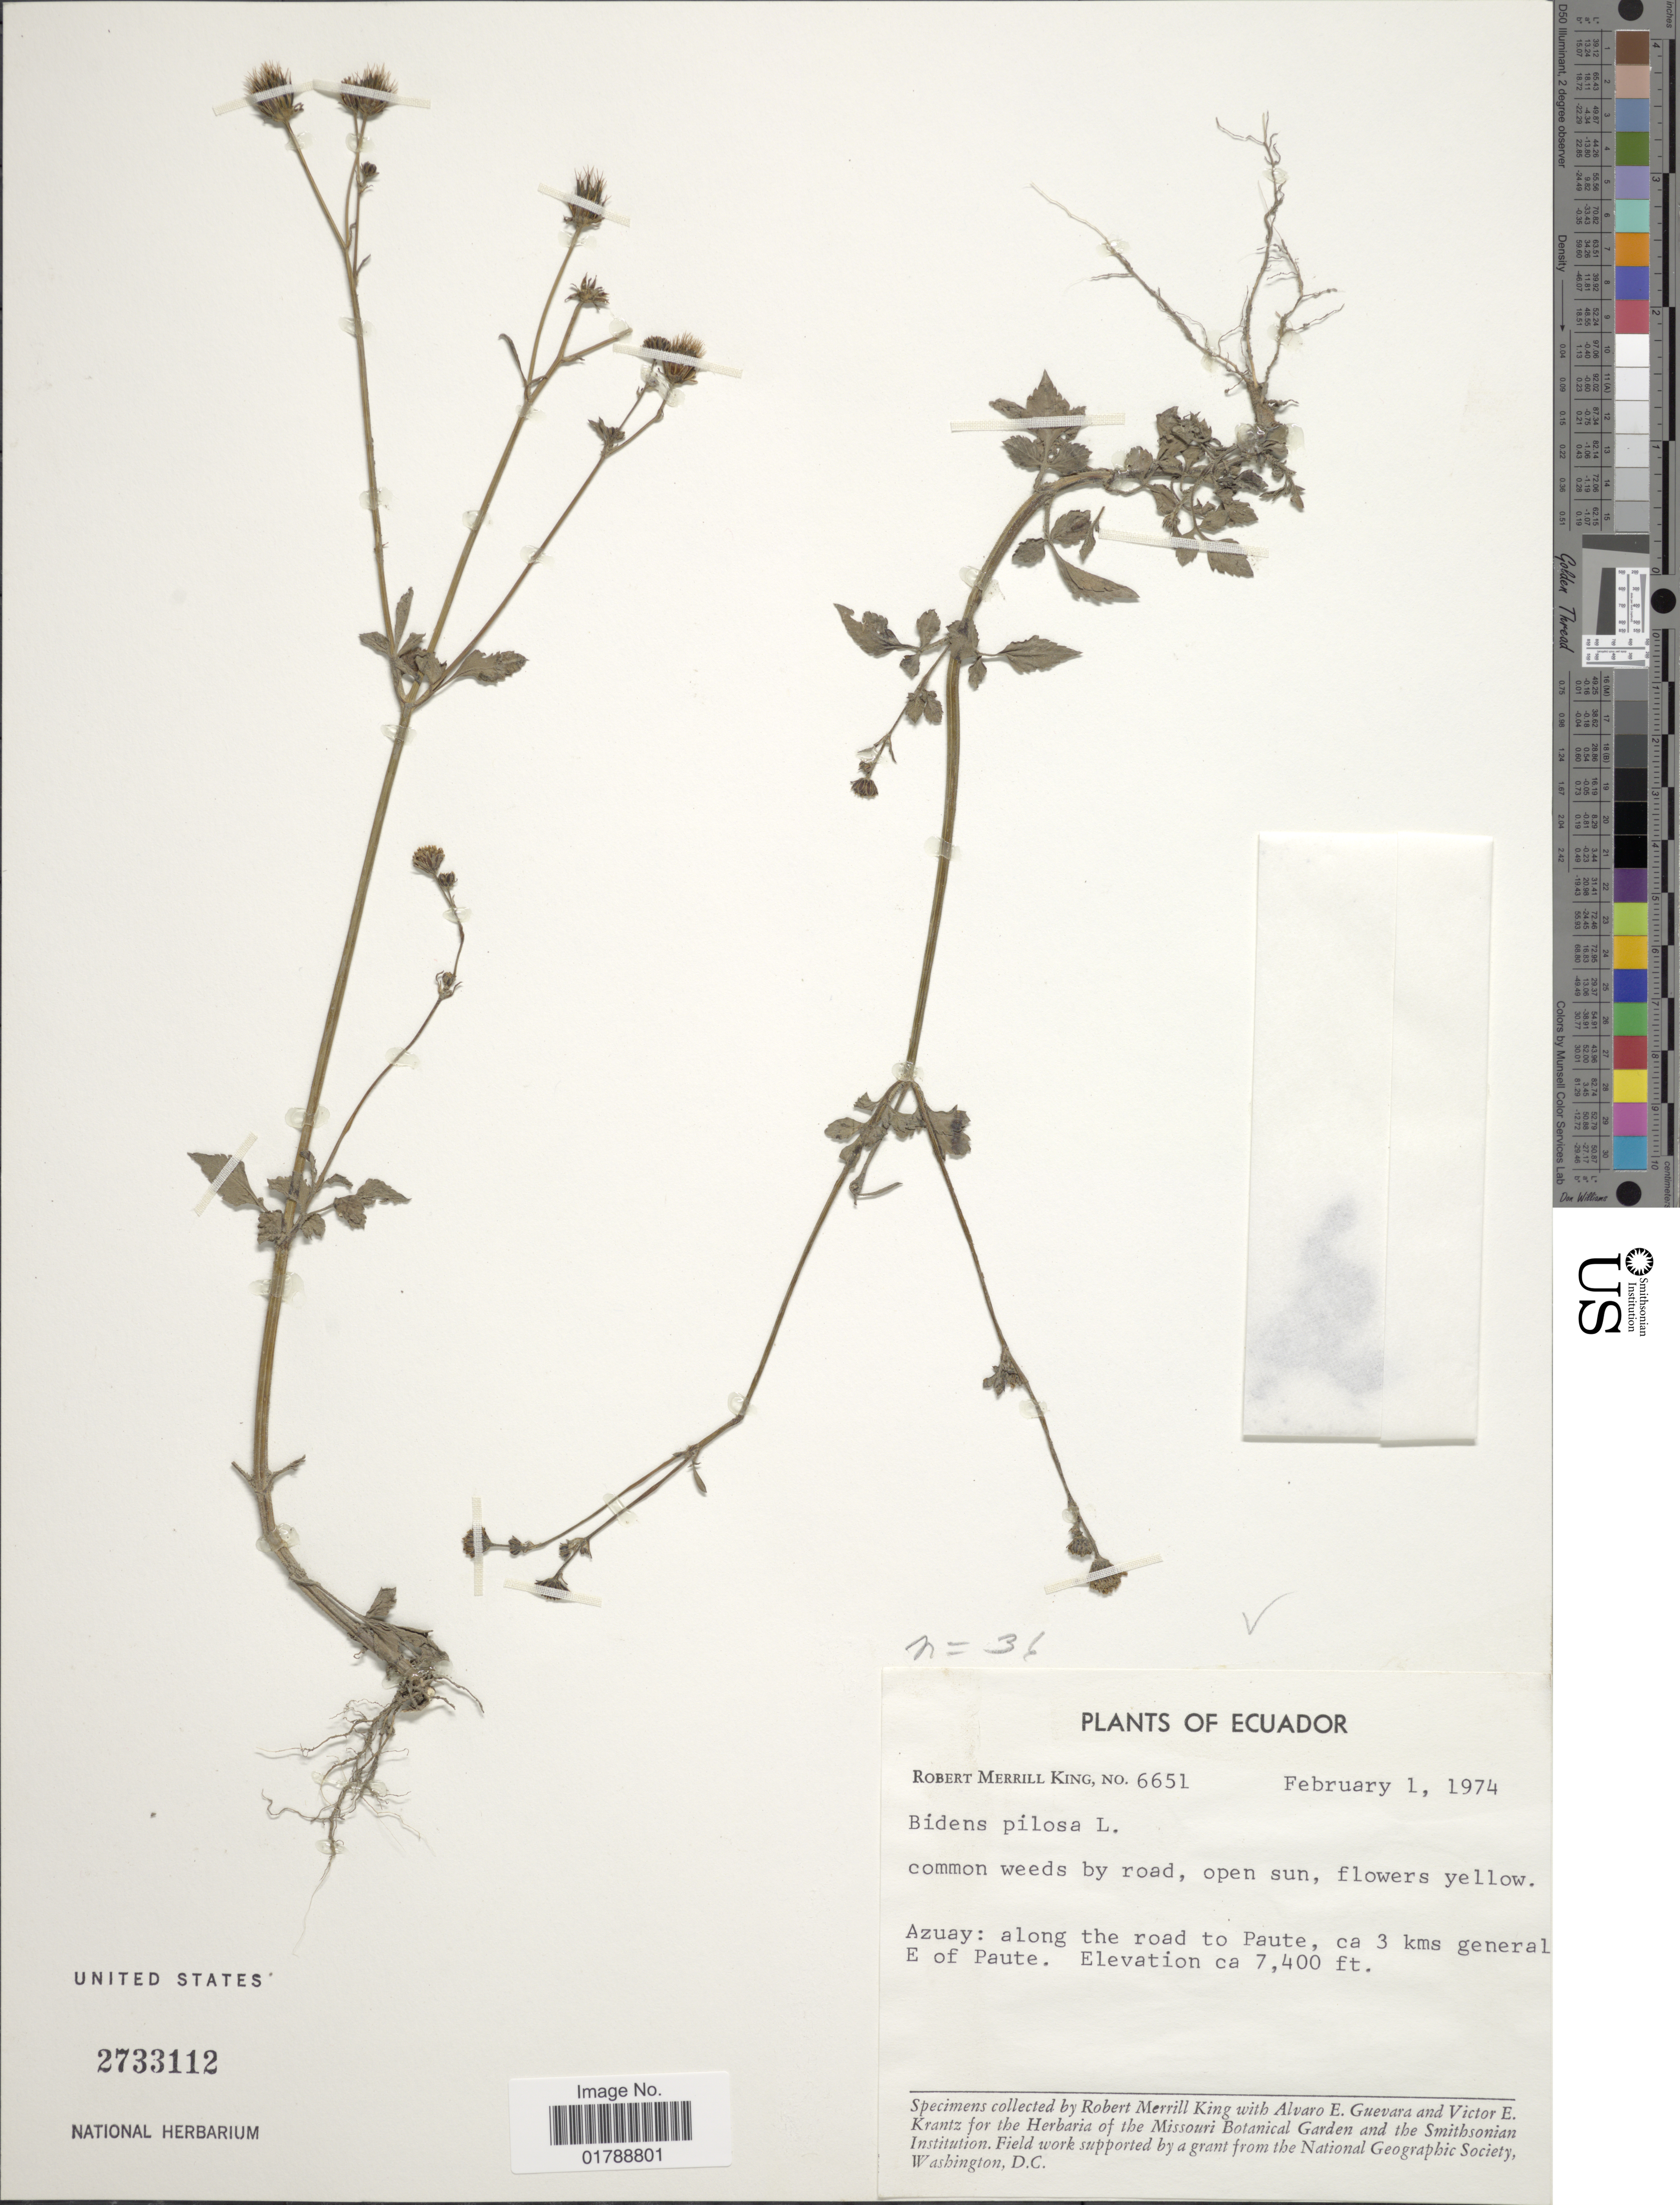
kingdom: Plantae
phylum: Tracheophyta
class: Magnoliopsida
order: Asterales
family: Asteraceae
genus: Bidens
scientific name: Bidens pilosa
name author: L.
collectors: R. M. King, A. E. Guevara & V. Krantz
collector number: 6651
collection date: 1974-02-01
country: Ecuador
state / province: Azuay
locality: Along the road to Paute, ca 3 kms general E of Paute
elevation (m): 2256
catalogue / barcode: US 2733112